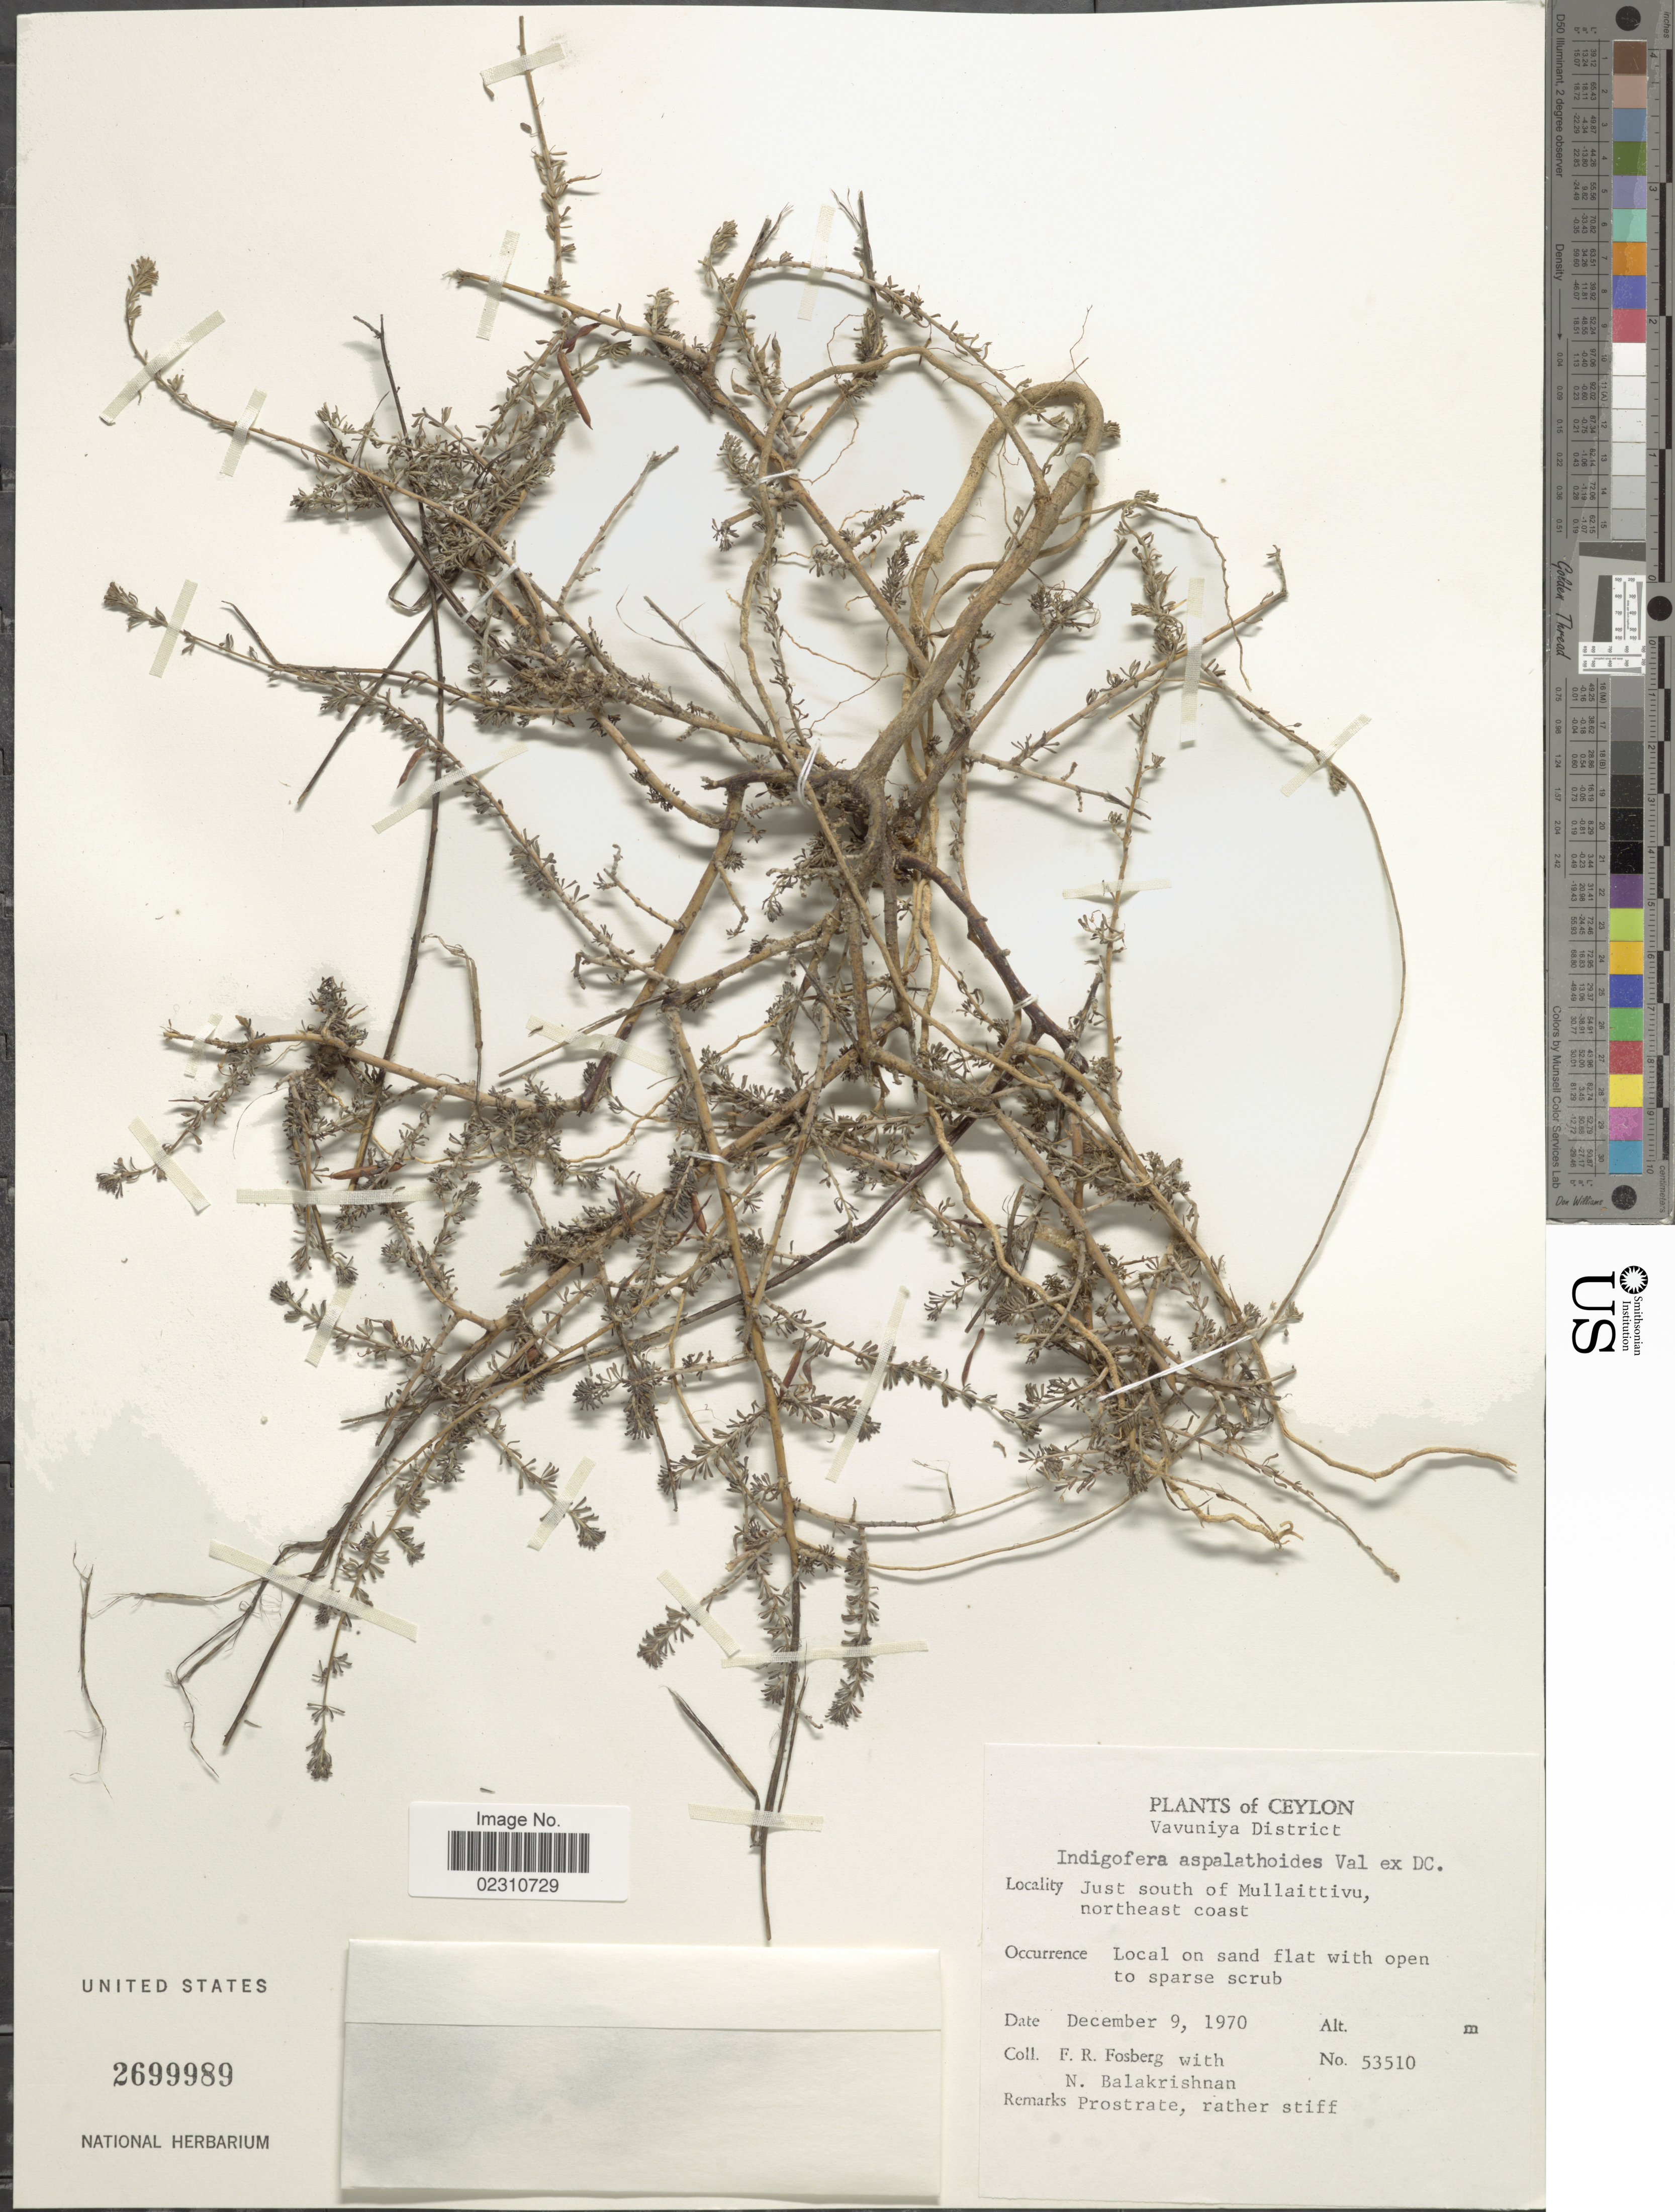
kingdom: Plantae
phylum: Tracheophyta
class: Magnoliopsida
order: Fabales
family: Fabaceae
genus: Indigofera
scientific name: Indigofera aspalathoides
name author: DC.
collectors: F. R. Fosberg & N. Balakrishnan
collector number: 53510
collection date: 1970-12-09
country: Sri Lanka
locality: Vavuniya District, Ceylon,. Just south of Mullaittivu northeast coast.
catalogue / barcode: US 2699989